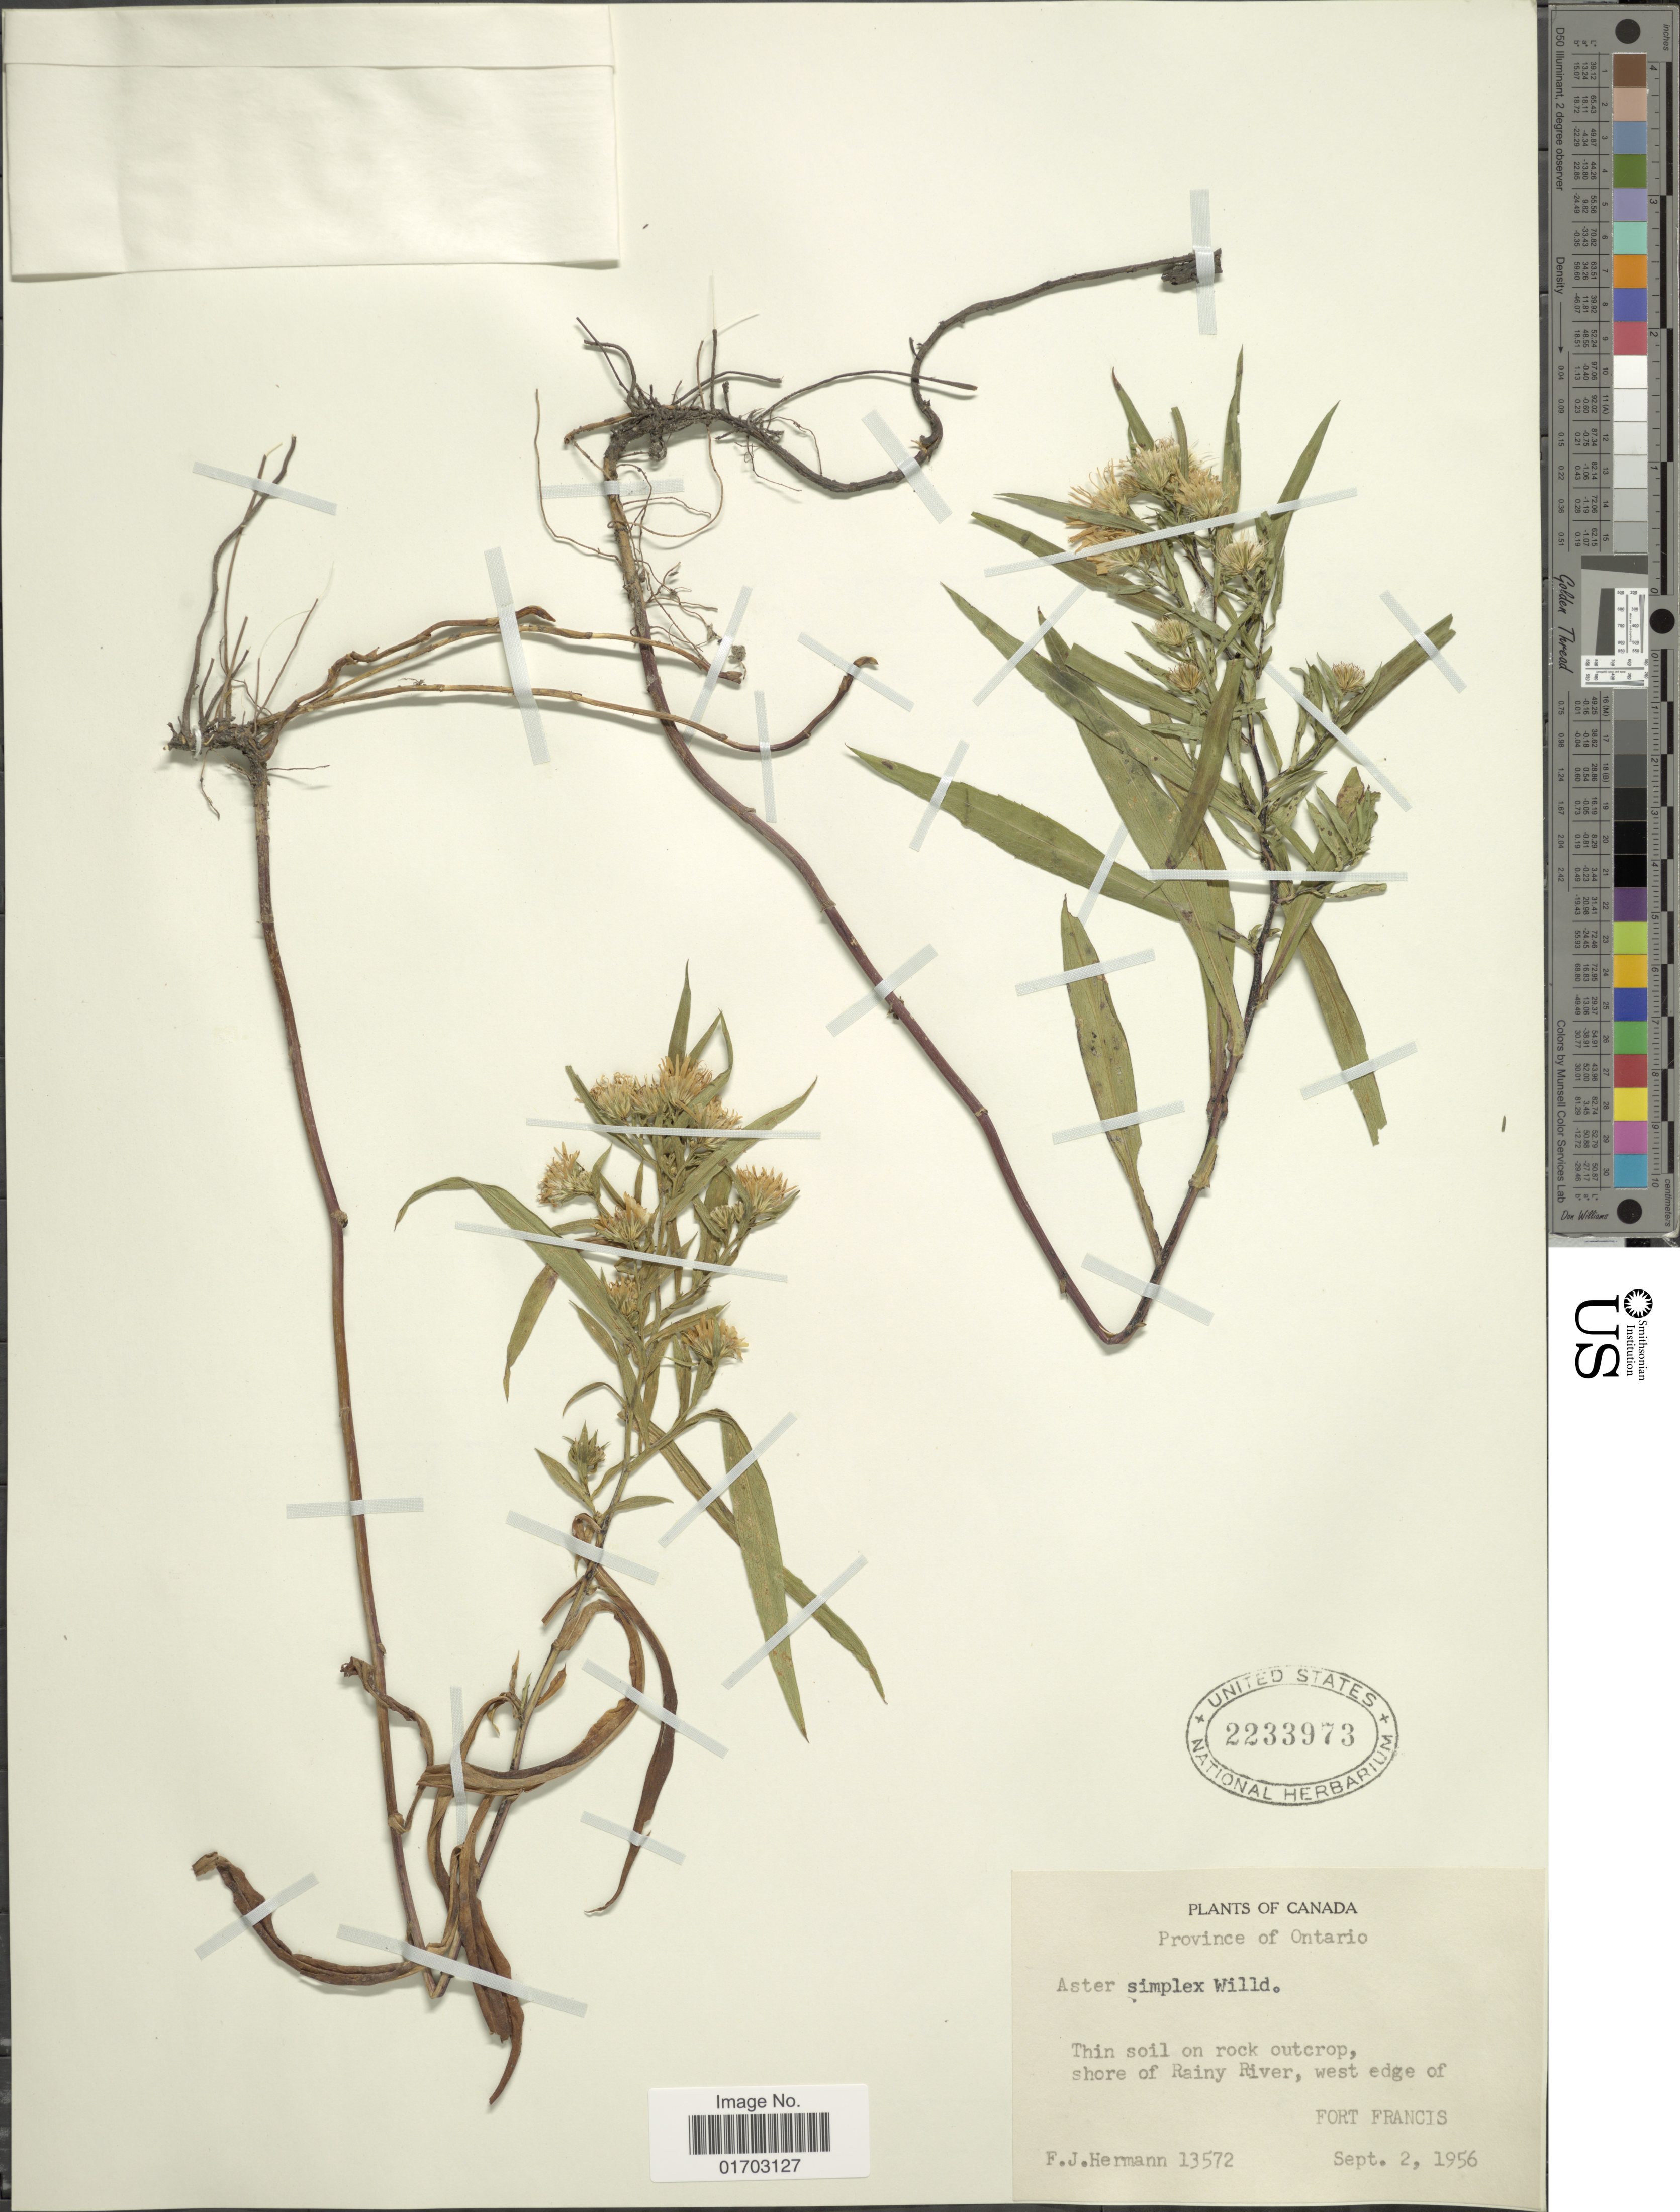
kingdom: Plantae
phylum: Tracheophyta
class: Magnoliopsida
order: Asterales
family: Asteraceae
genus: Symphyotrichum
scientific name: Symphyotrichum simplex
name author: (Willd.) Á. Löve & D. Löve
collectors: F. J. Hermann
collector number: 13572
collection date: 1956-09-02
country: Canada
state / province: Ontario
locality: Shore of Rainy River, west edge of Fort Francis.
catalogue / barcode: US 2233973